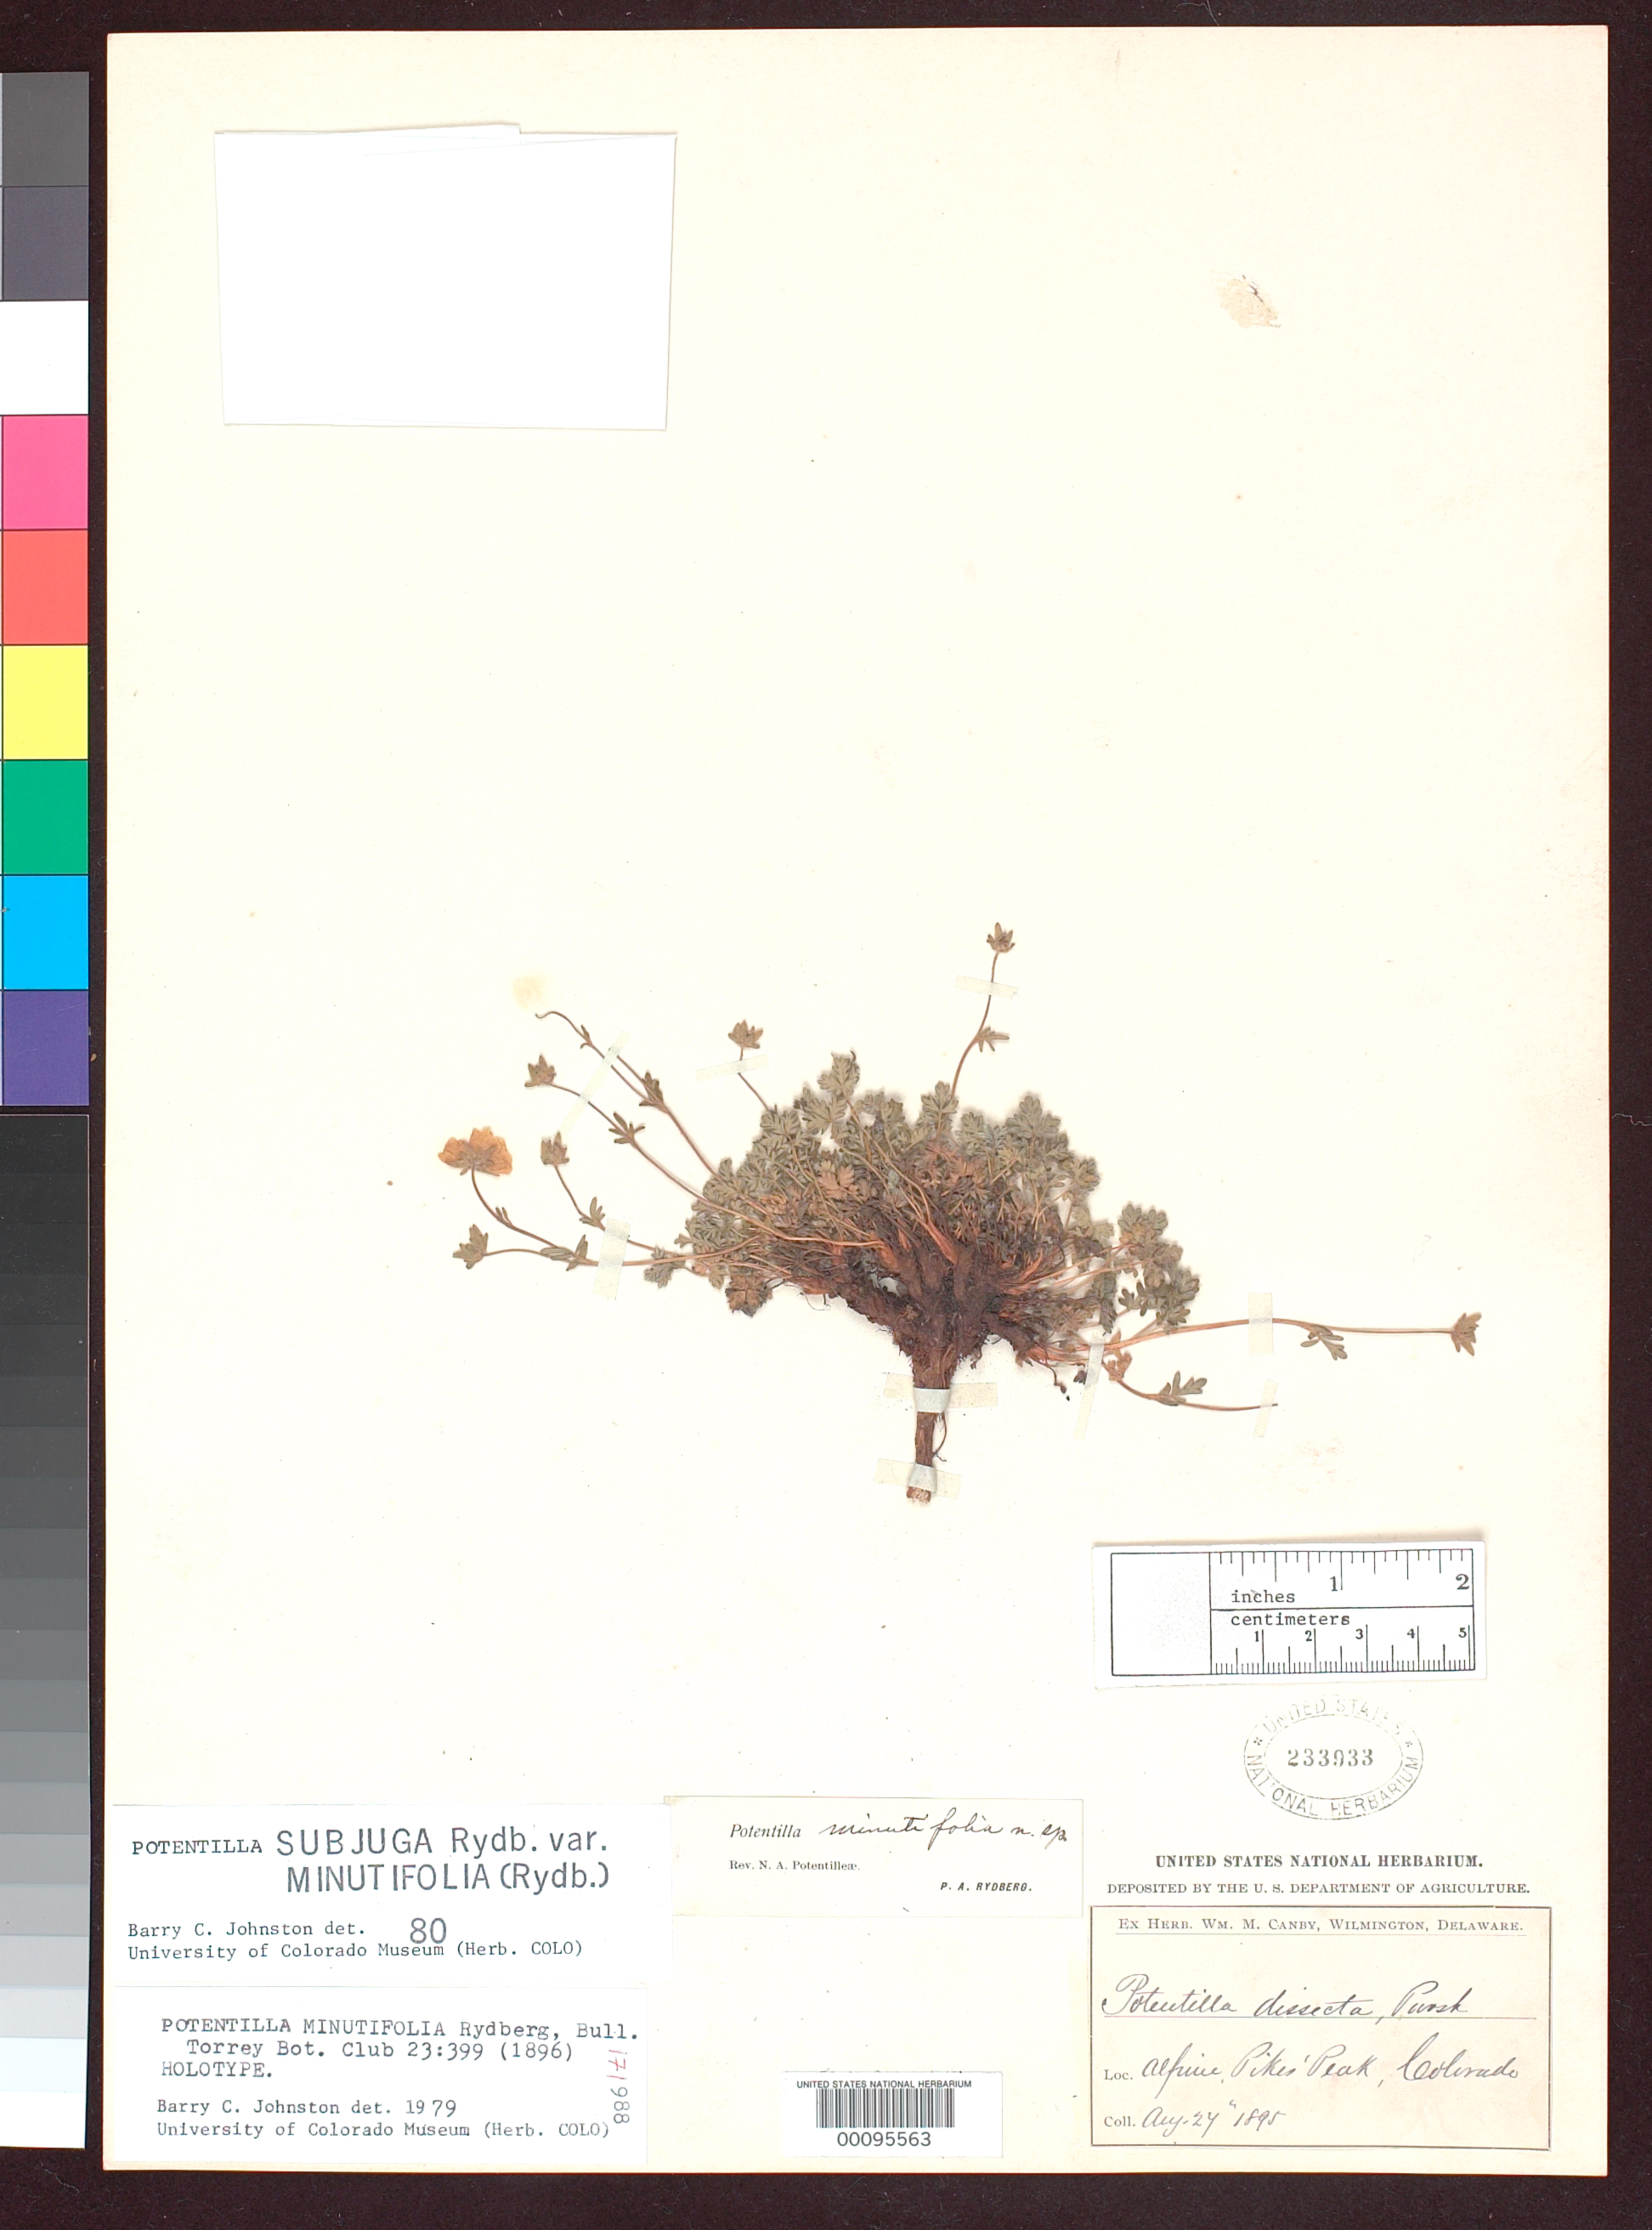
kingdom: Plantae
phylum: Tracheophyta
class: Magnoliopsida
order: Rosales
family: Rosaceae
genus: Potentilla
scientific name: Potentilla minutifolia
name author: Rydb.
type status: Holotype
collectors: W. M. Canby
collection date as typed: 27 Aug 1895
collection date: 1895-08-27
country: United States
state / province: Colorado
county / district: El Paso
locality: Pike's Peak.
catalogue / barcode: US 233933